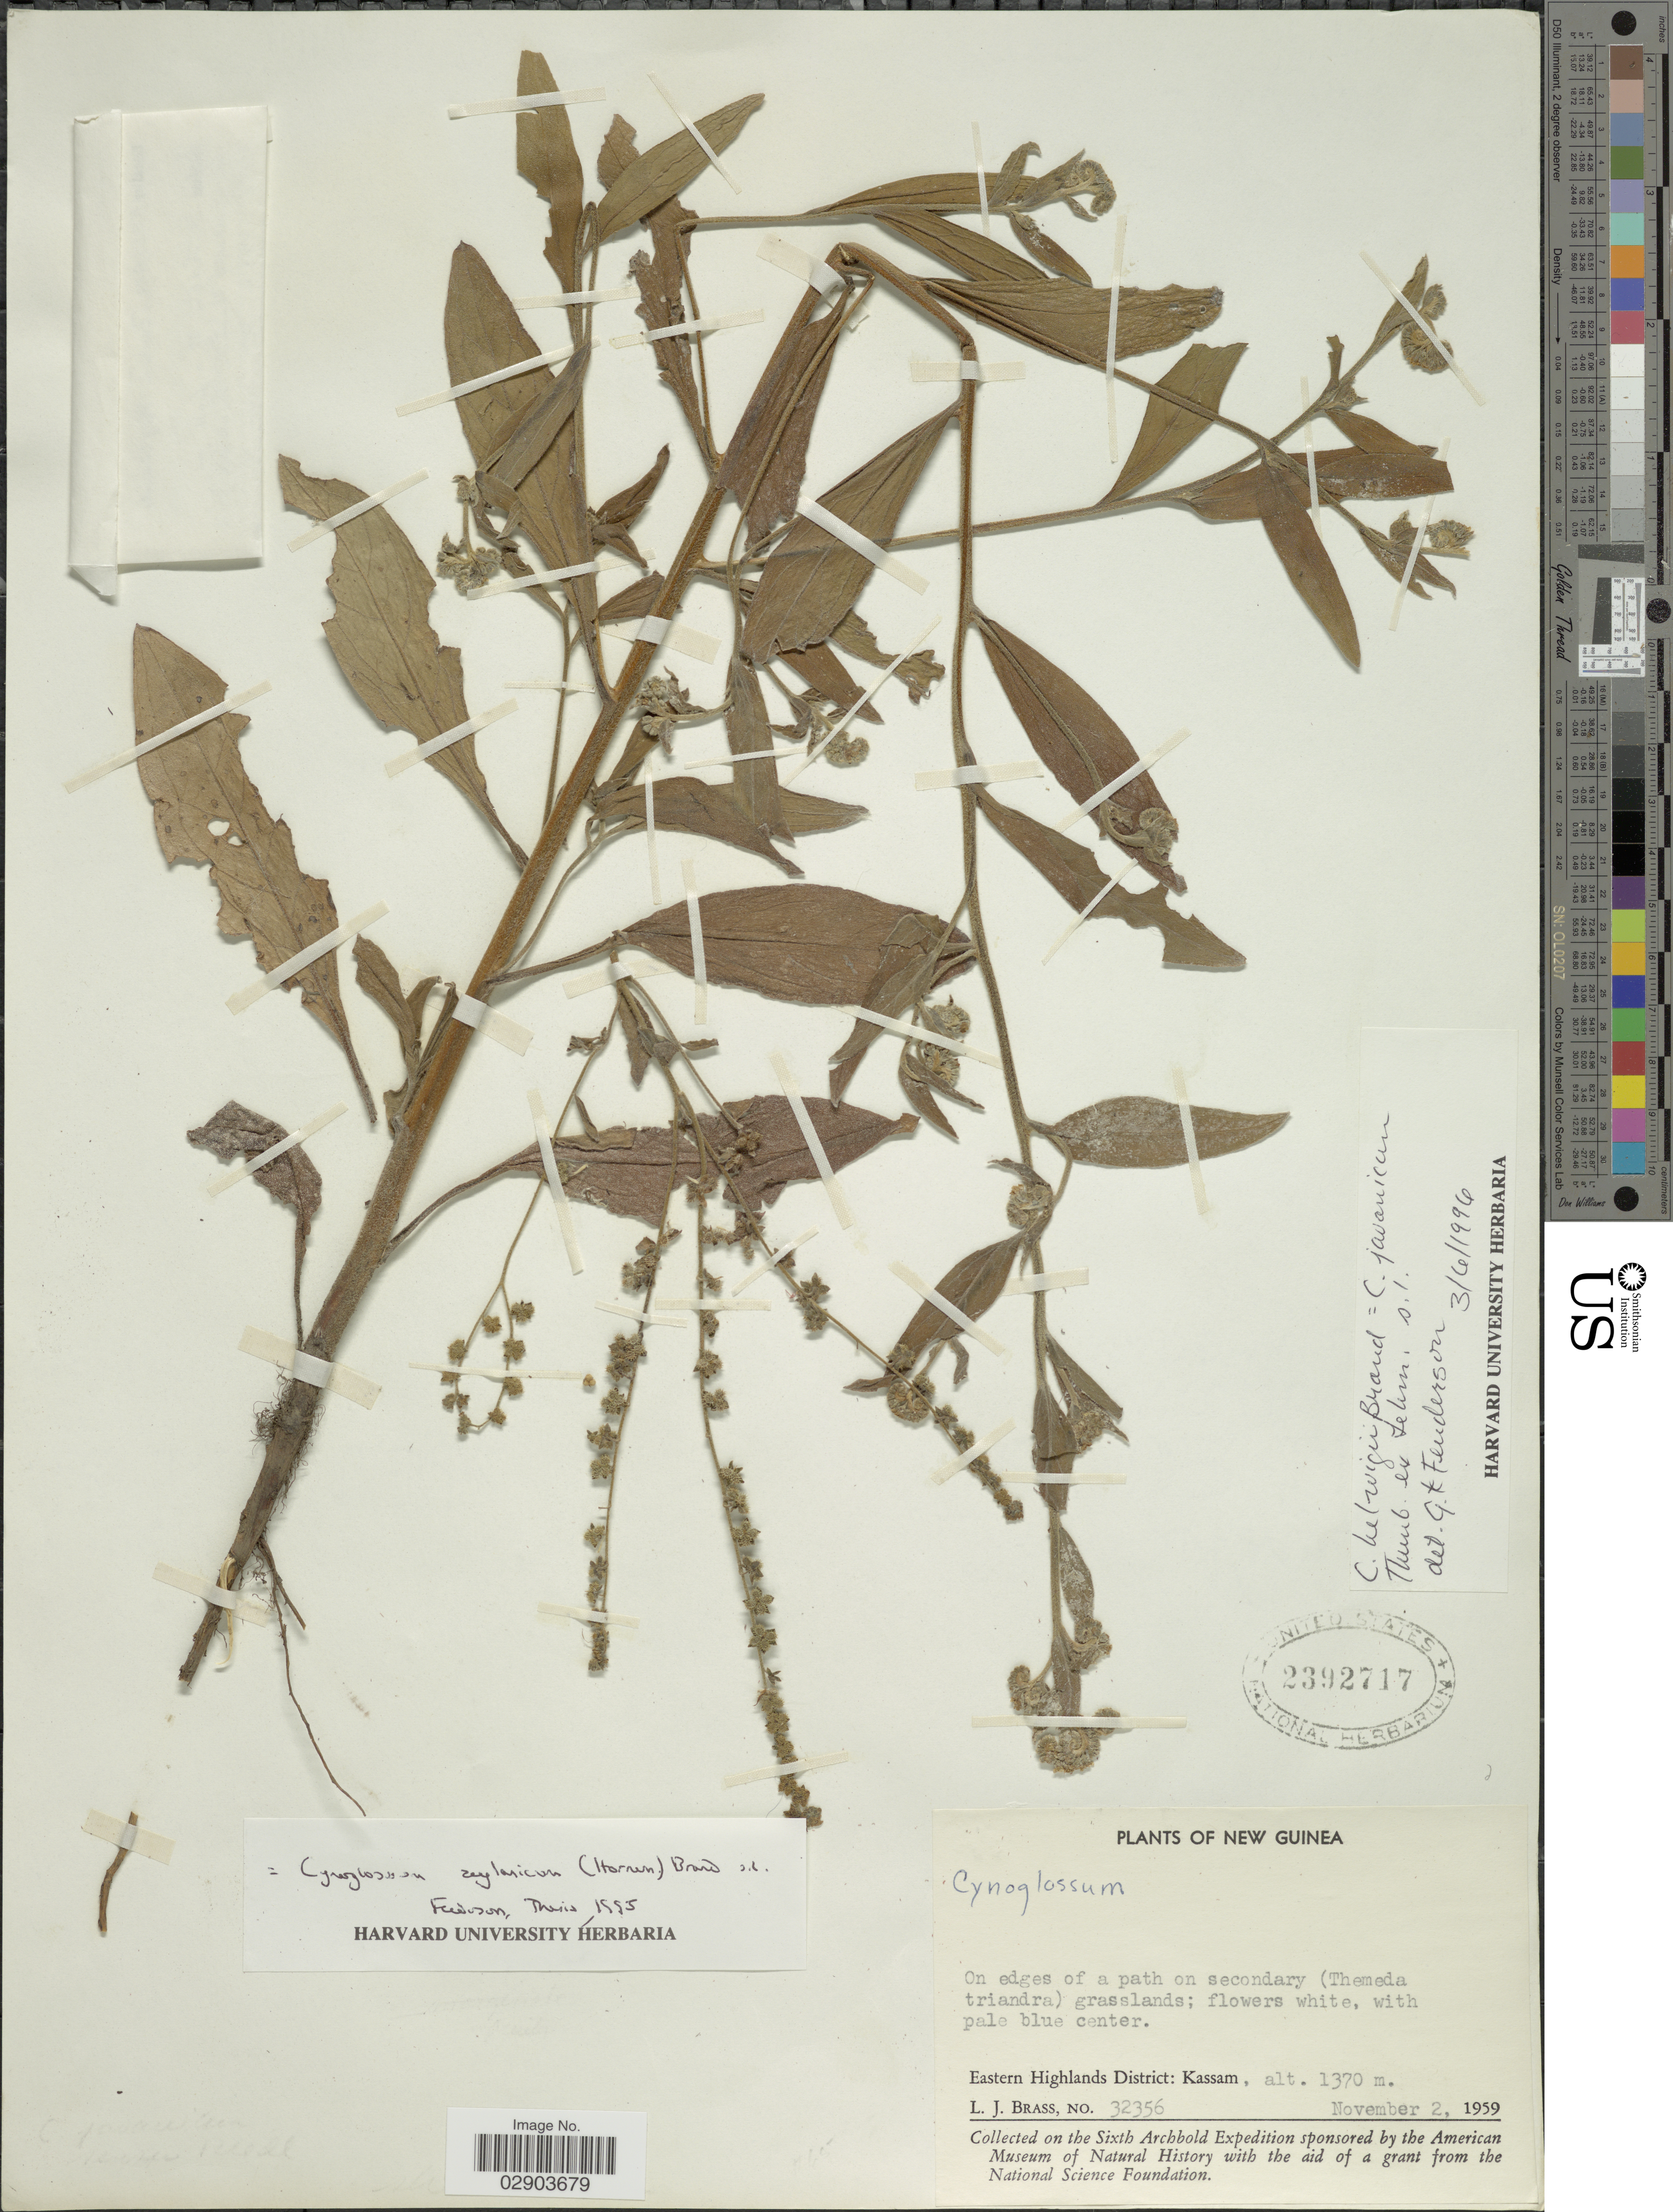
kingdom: Plantae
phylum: Tracheophyta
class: Magnoliopsida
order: Boraginales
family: Boraginaceae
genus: Cynoglossum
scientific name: Cynoglossum javanicum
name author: Thunb. ex Lehm.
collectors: L. J. Brass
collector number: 32356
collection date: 1959-11-02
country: Papua New Guinea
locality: New Guinea, Eastern Highlands District: Kassam.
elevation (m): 1370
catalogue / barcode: US 2392717